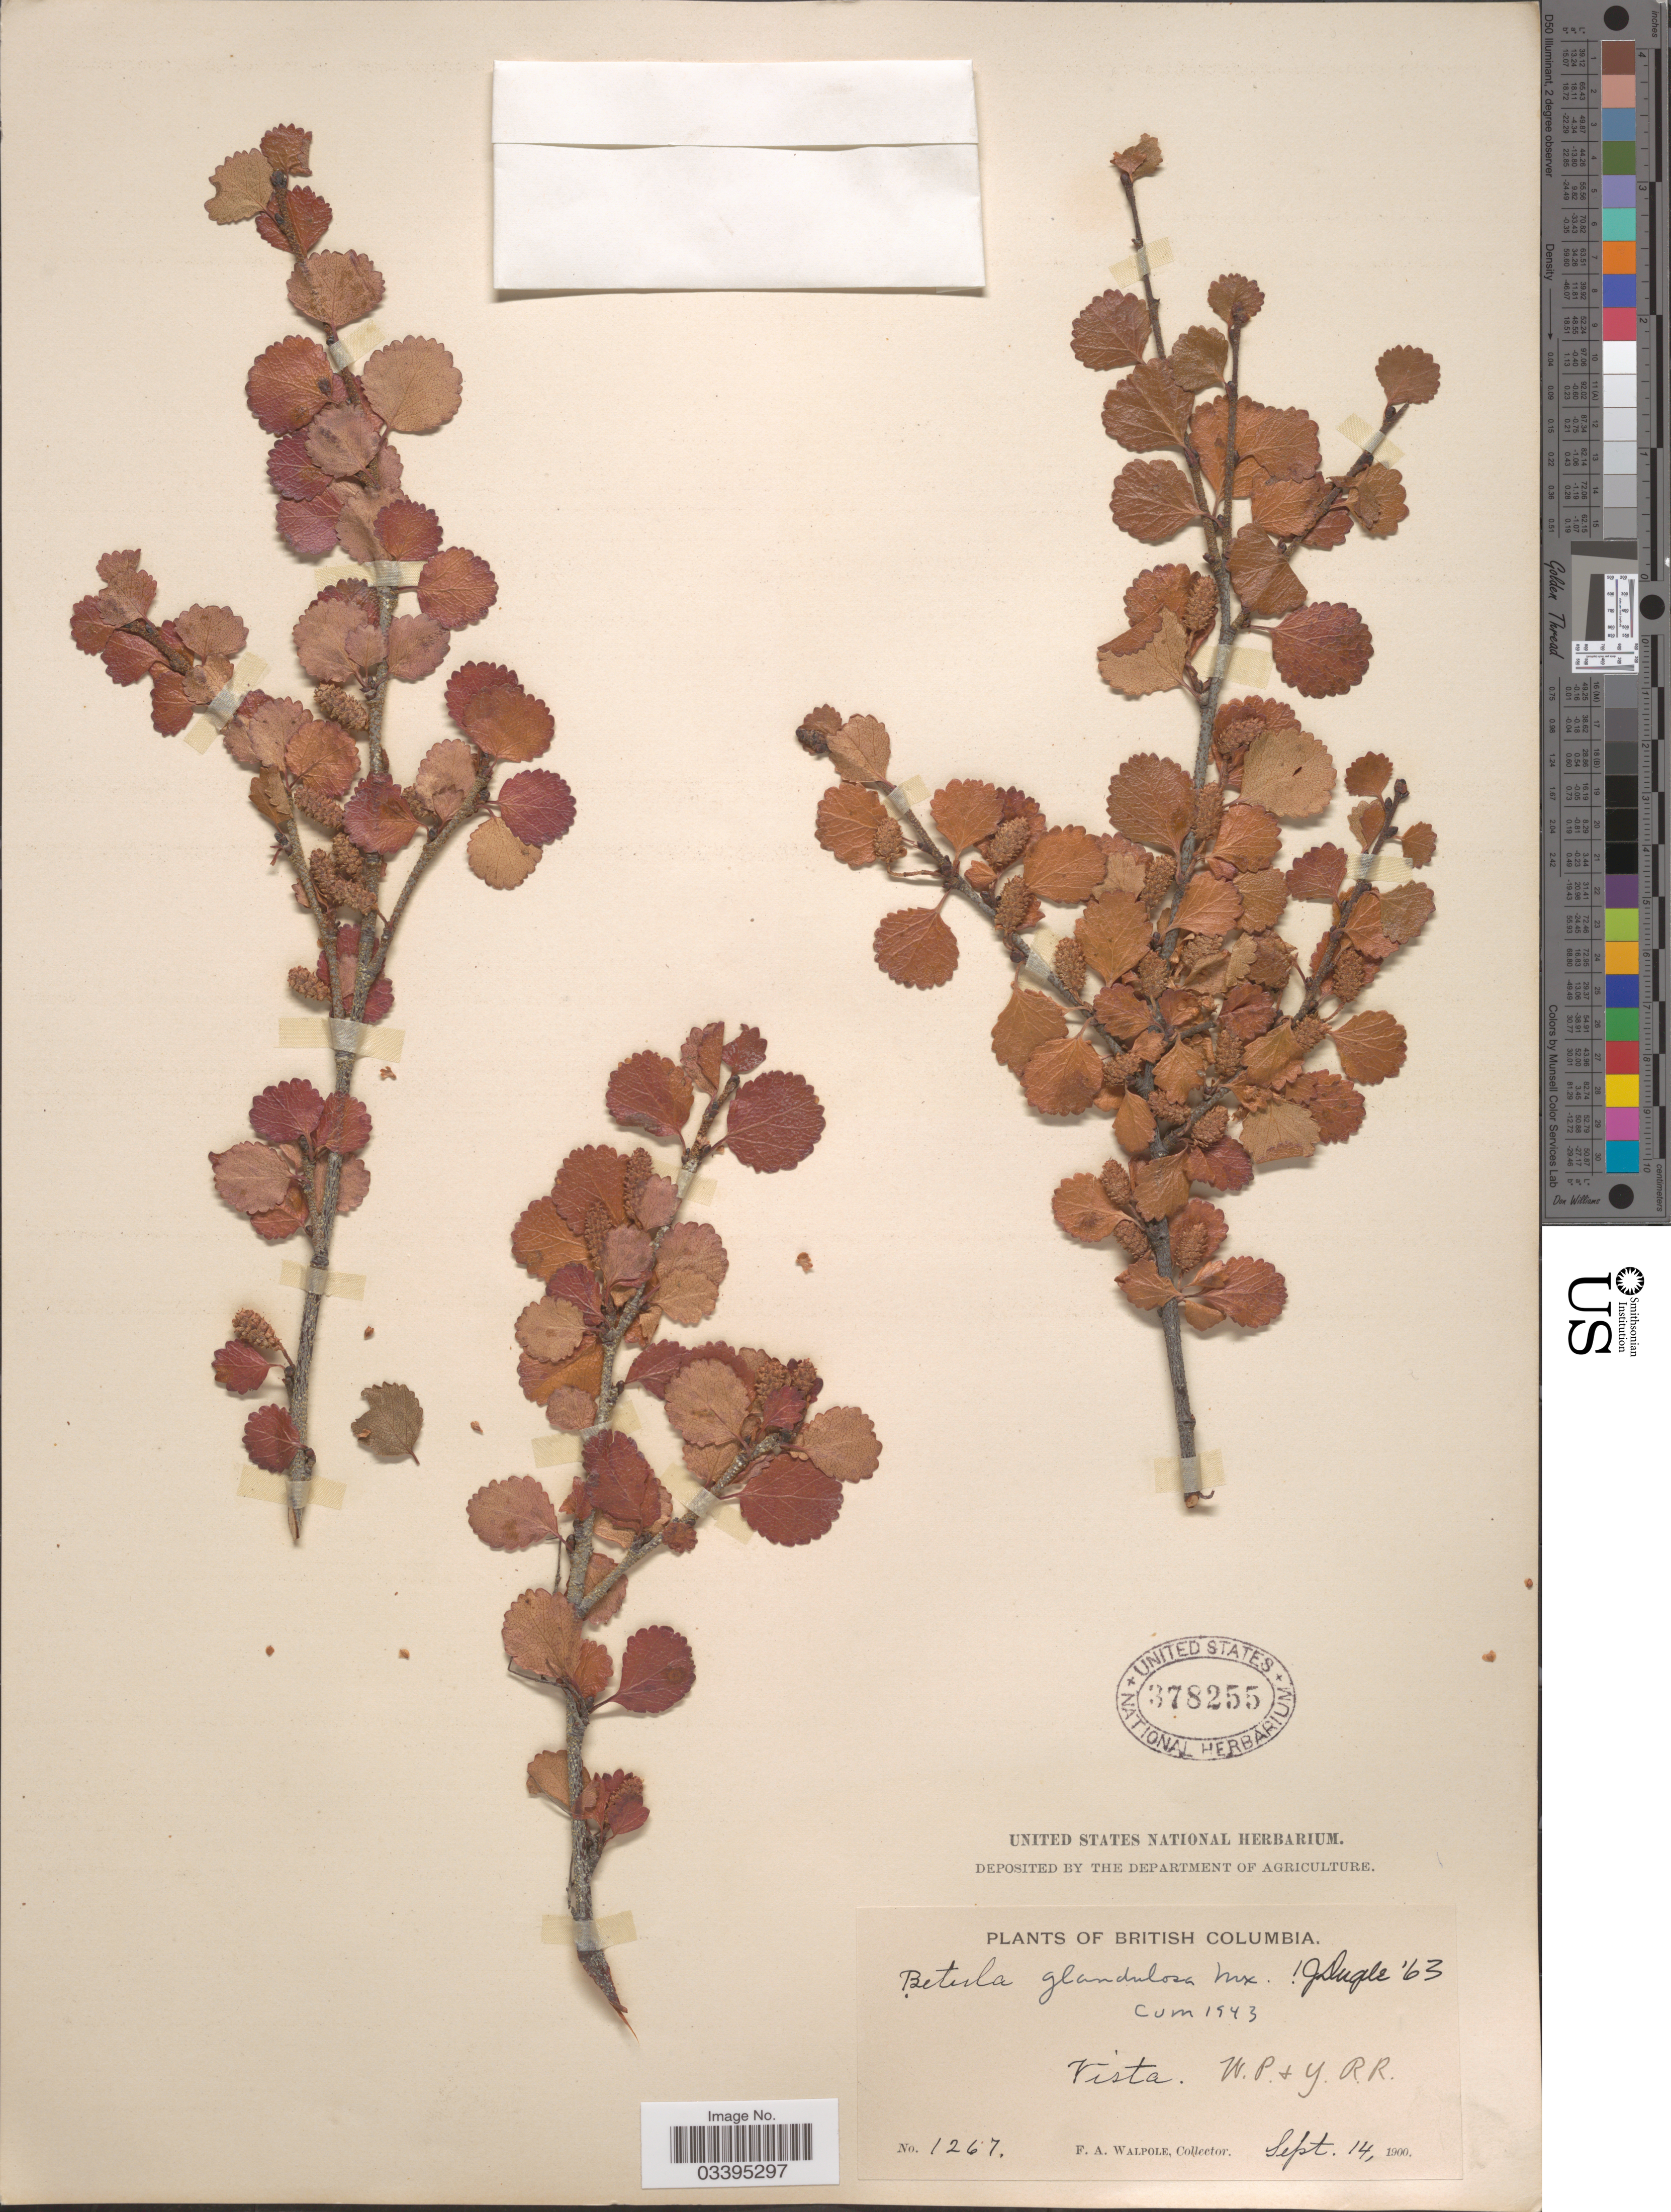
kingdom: Plantae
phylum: Tracheophyta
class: Magnoliopsida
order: Fagales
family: Betulaceae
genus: Betula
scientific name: Betula glandulosa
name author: Michx.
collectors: F. Walpole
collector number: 1267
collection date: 1900-09-14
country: Canada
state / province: British Columbia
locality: Vista. W.P. & G.R.R.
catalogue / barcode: US 378255